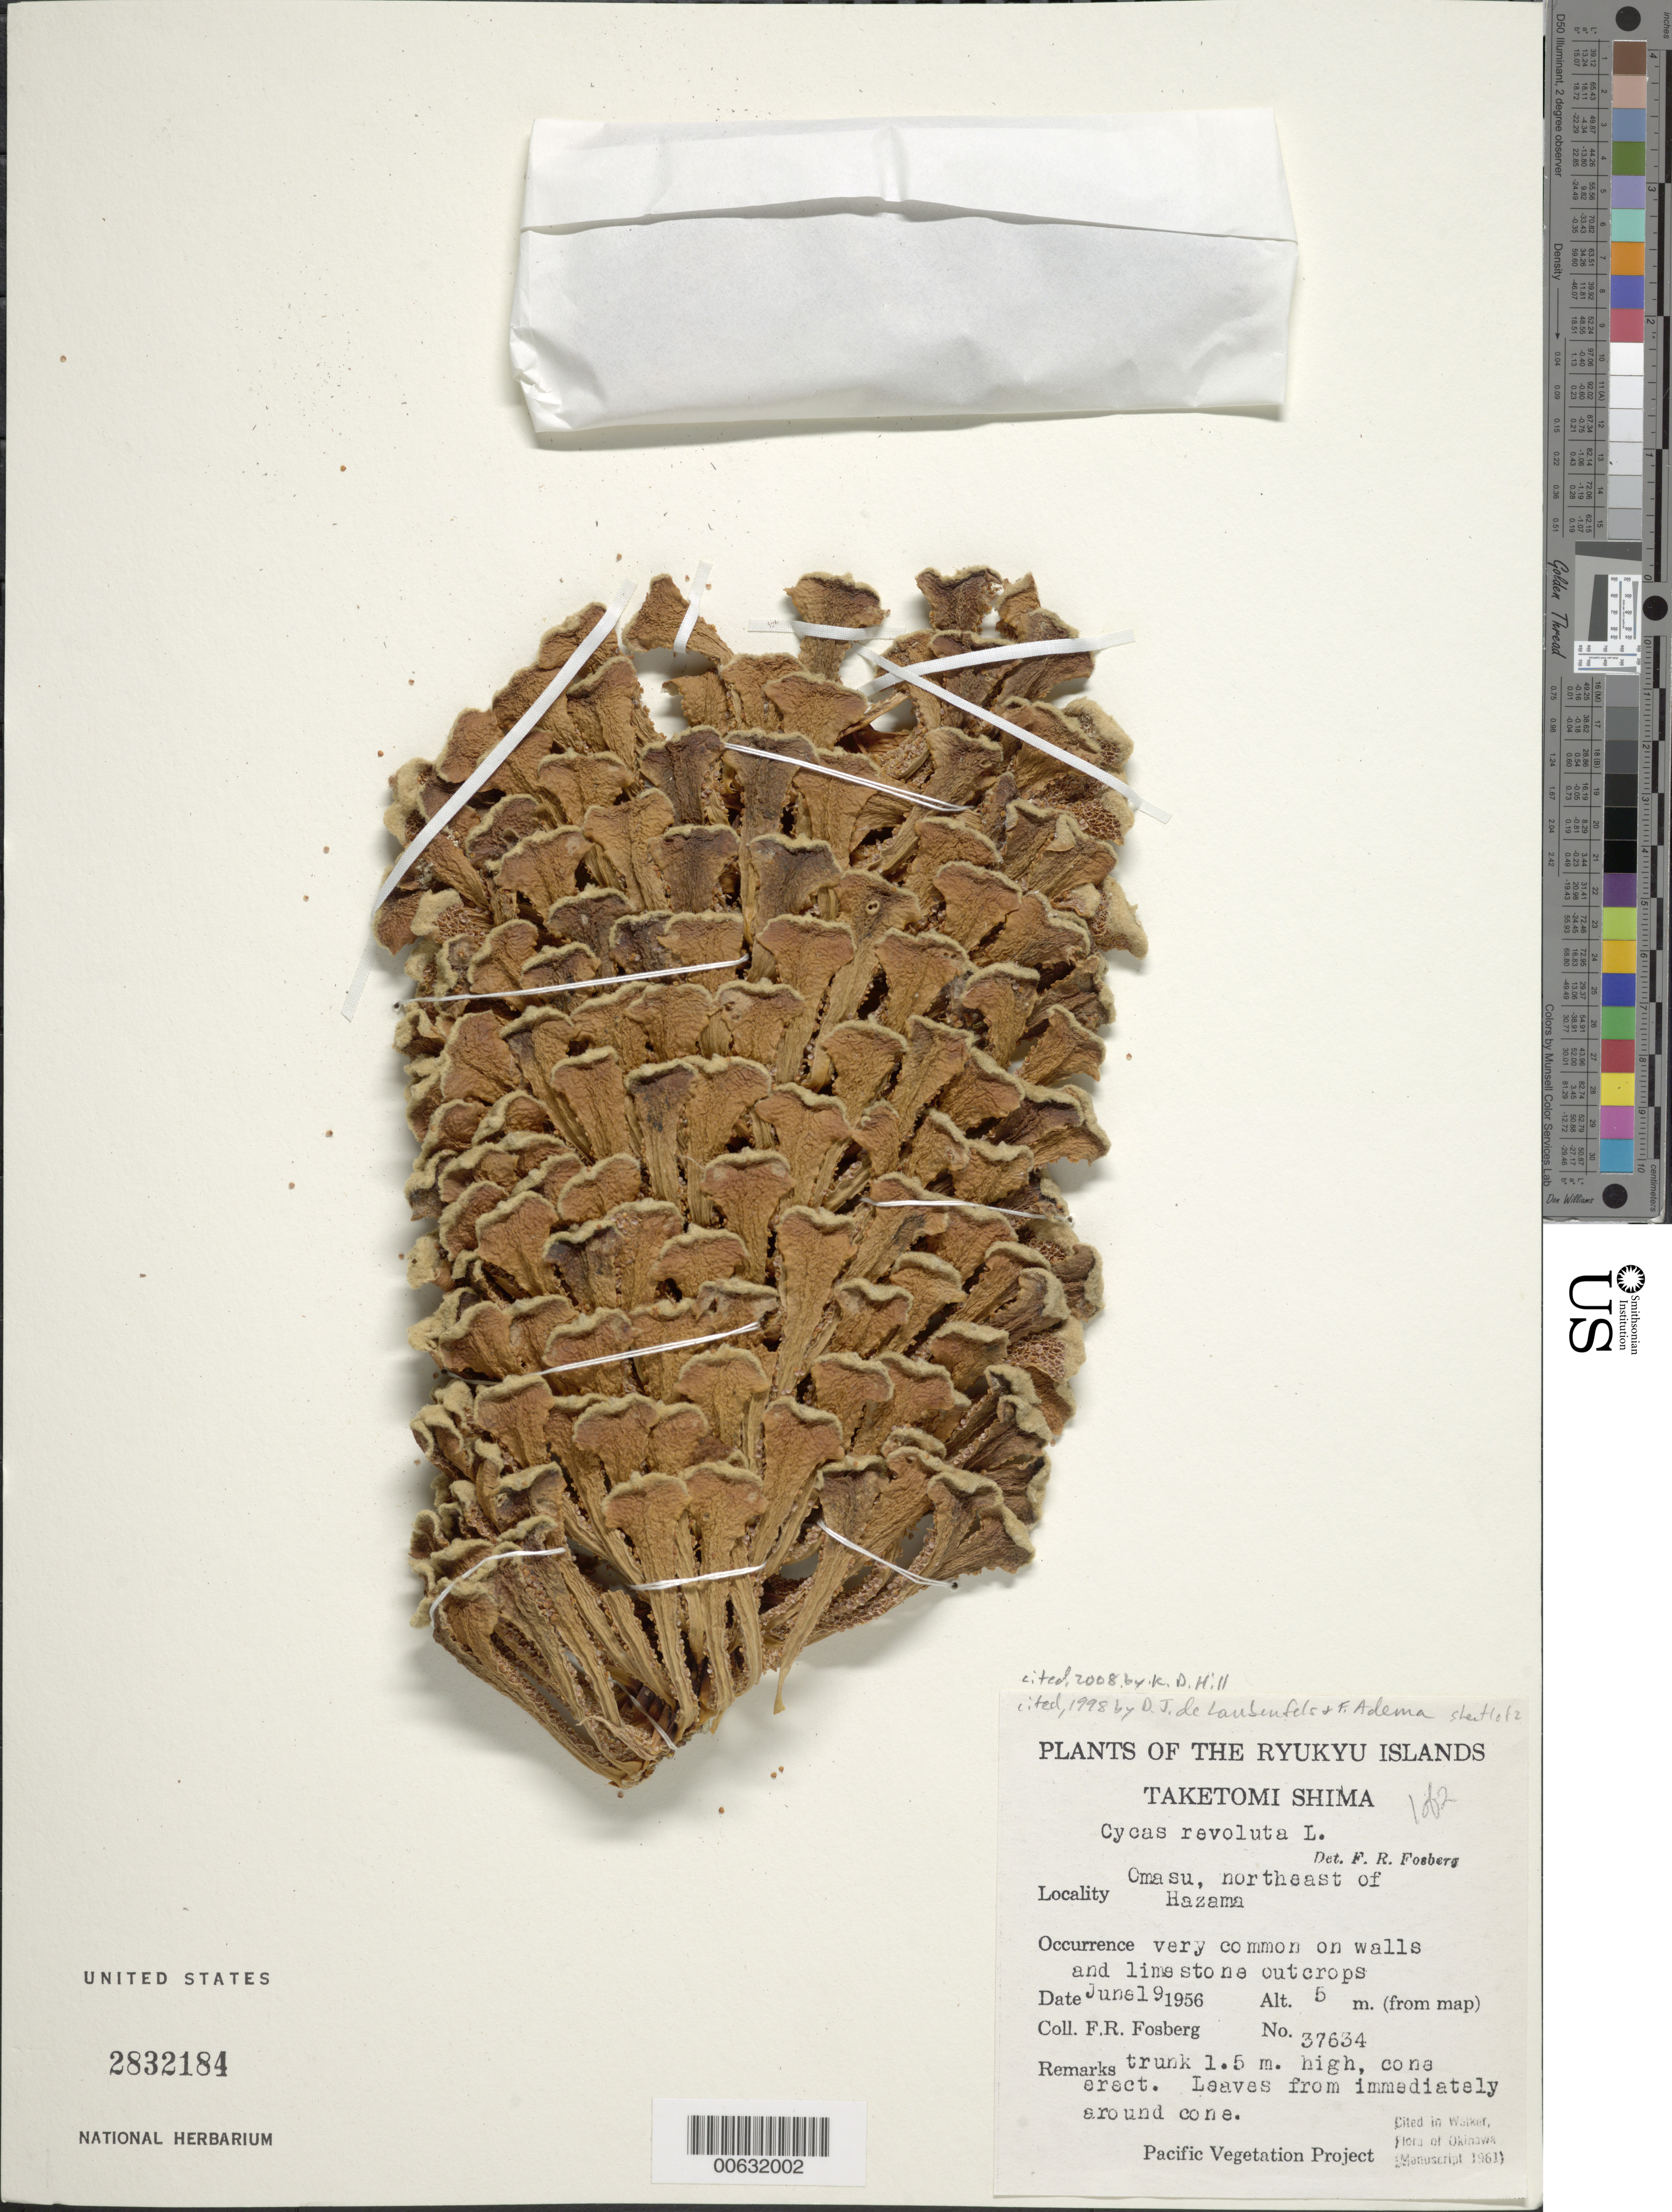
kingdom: Plantae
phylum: Tracheophyta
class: Cycadopsida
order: Cycadales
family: Cycadaceae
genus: Cycas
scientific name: Cycas revoluta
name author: Thunb.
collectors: F. R. Fosberg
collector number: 37634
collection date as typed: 19 Jun 1956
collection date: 1956-06-19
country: Japan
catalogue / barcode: US 2832184